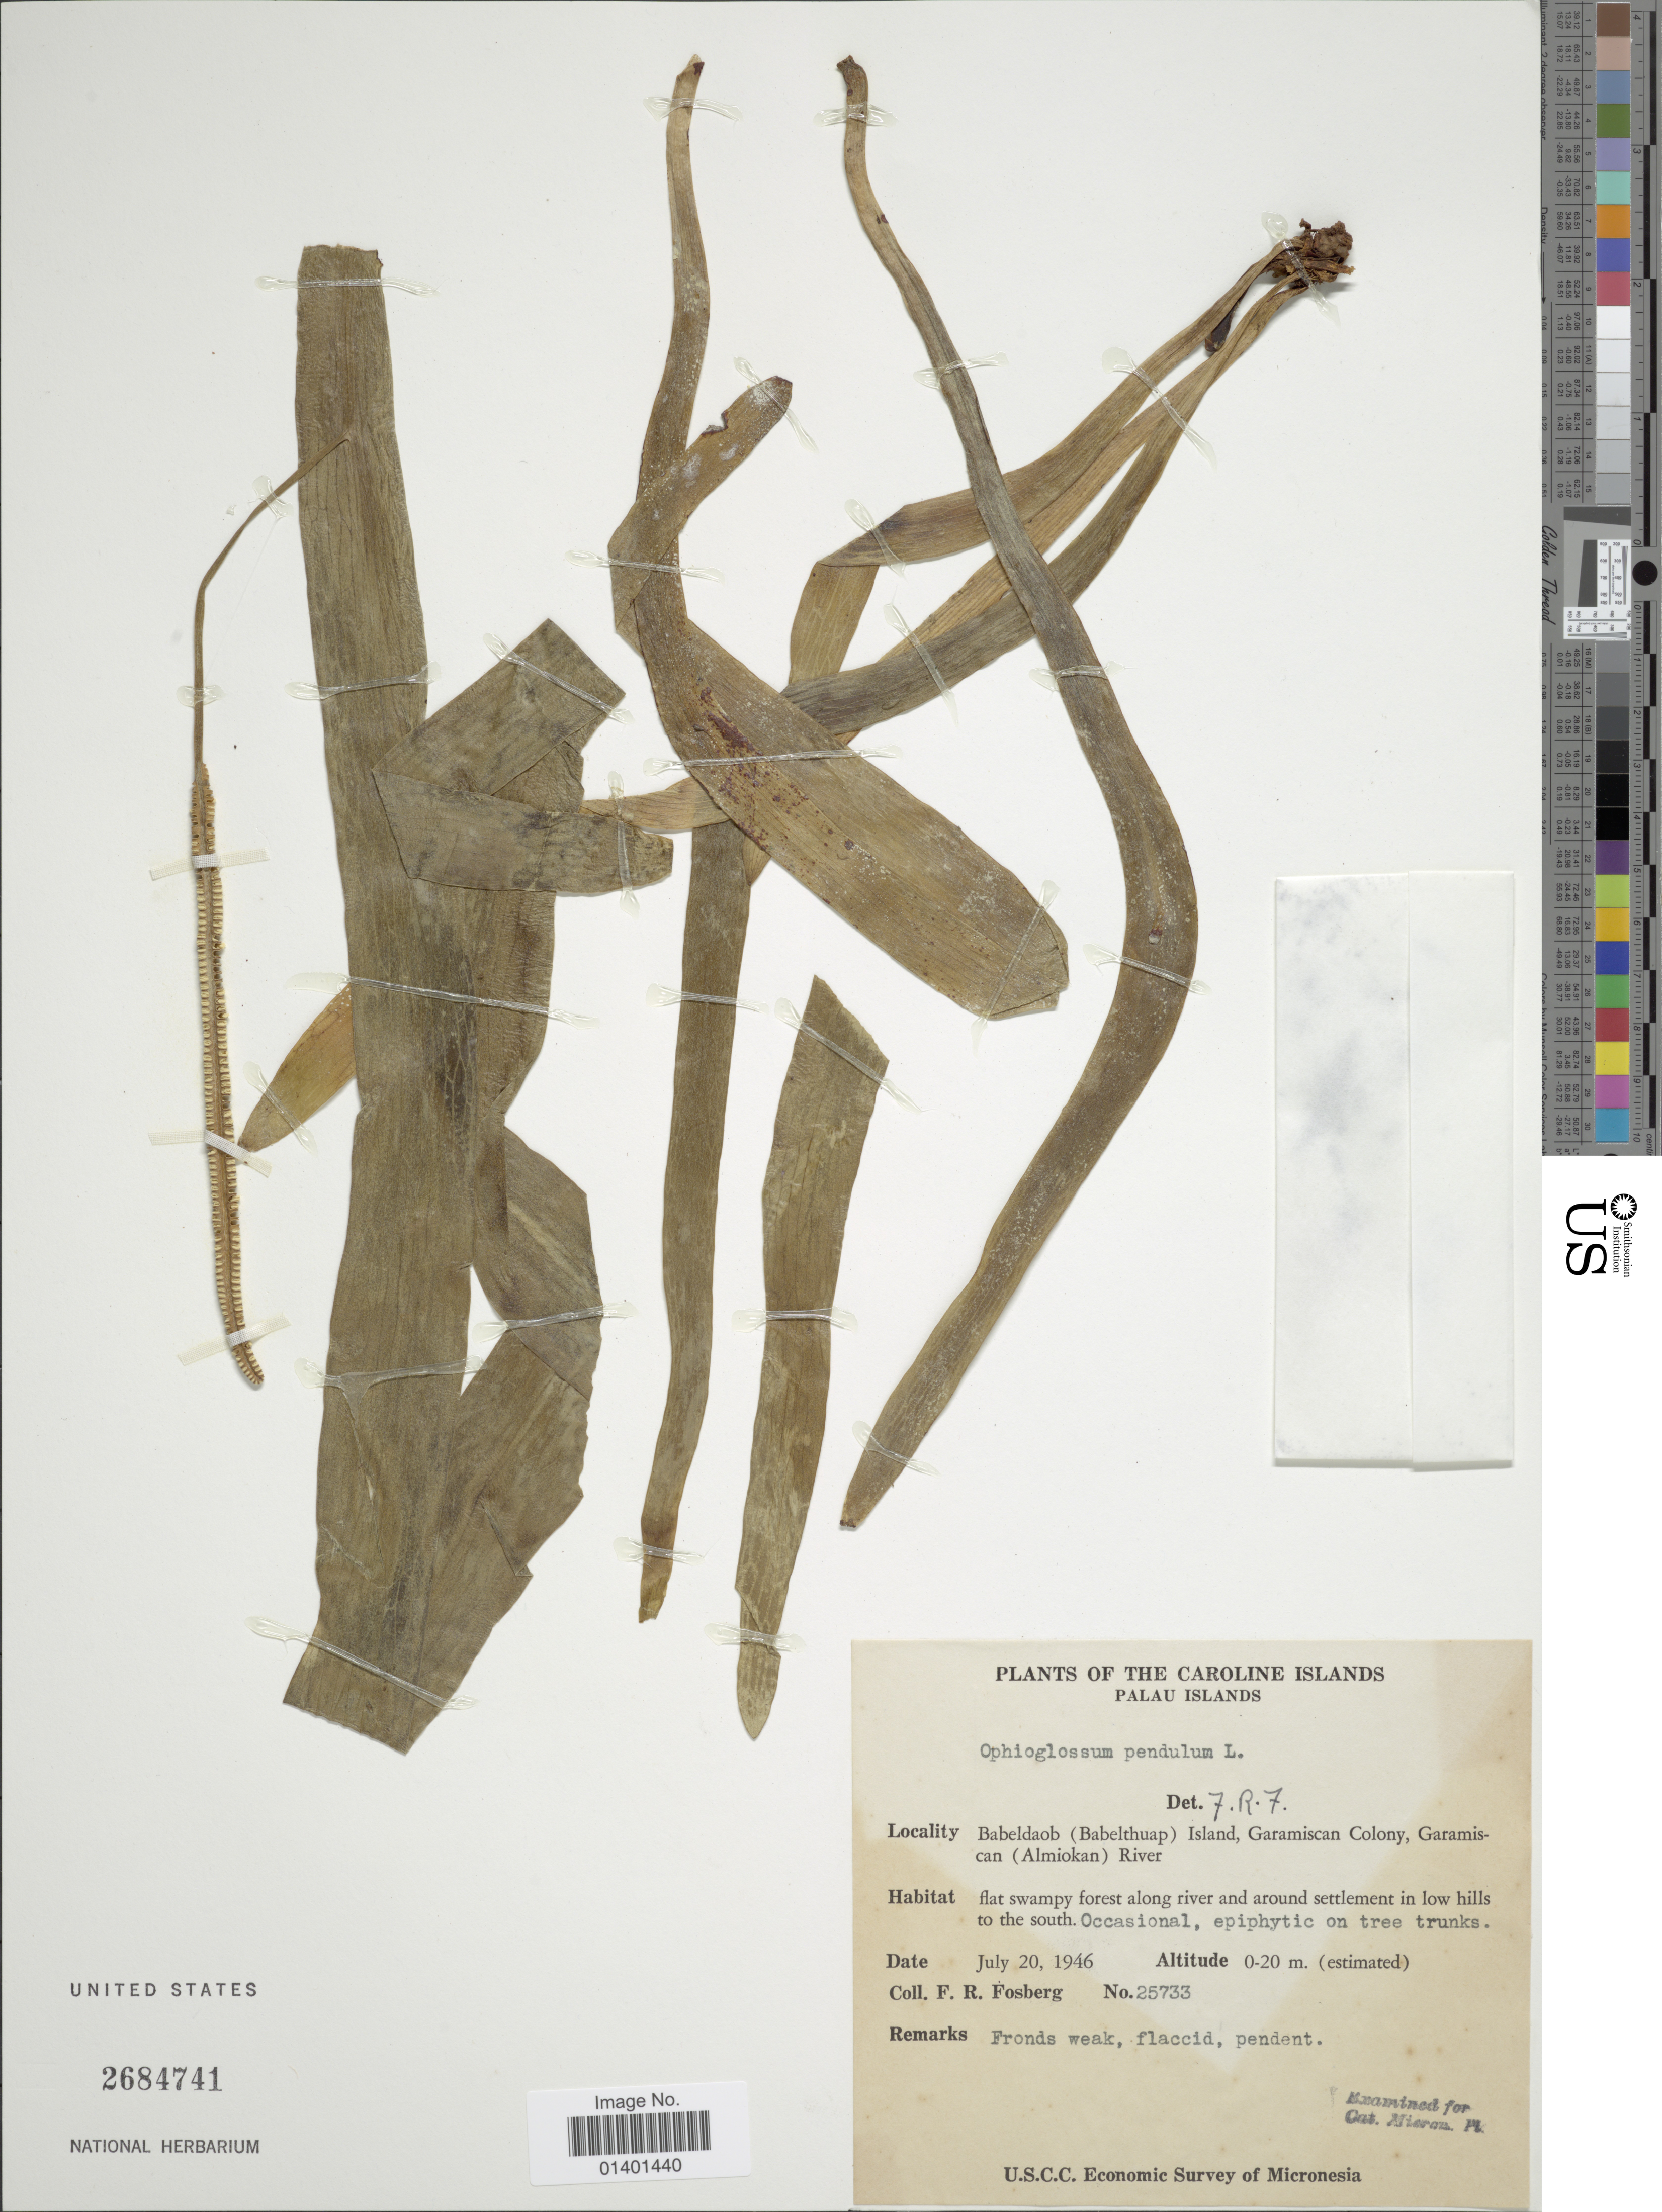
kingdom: Plantae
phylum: Tracheophyta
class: Polypodiopsida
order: Ophioglossales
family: Ophioglossaceae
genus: Ophioderma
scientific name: Ophioderma pendulum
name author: (L.) C. Presl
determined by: Wagner, W. L., (BOT), Smithsonian Institution - National Museum of Natural History (UNITED STATES)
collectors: F. R. Fosberg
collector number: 25733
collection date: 1946-07-20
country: Palau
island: Babeldaob [Babelthuap]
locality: Caroline islands, Palau islands, Babeldaob (Babelthuap) island, Garamiscan Colony, Garamiscan (Almiokan) River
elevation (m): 0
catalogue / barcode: US 2684741